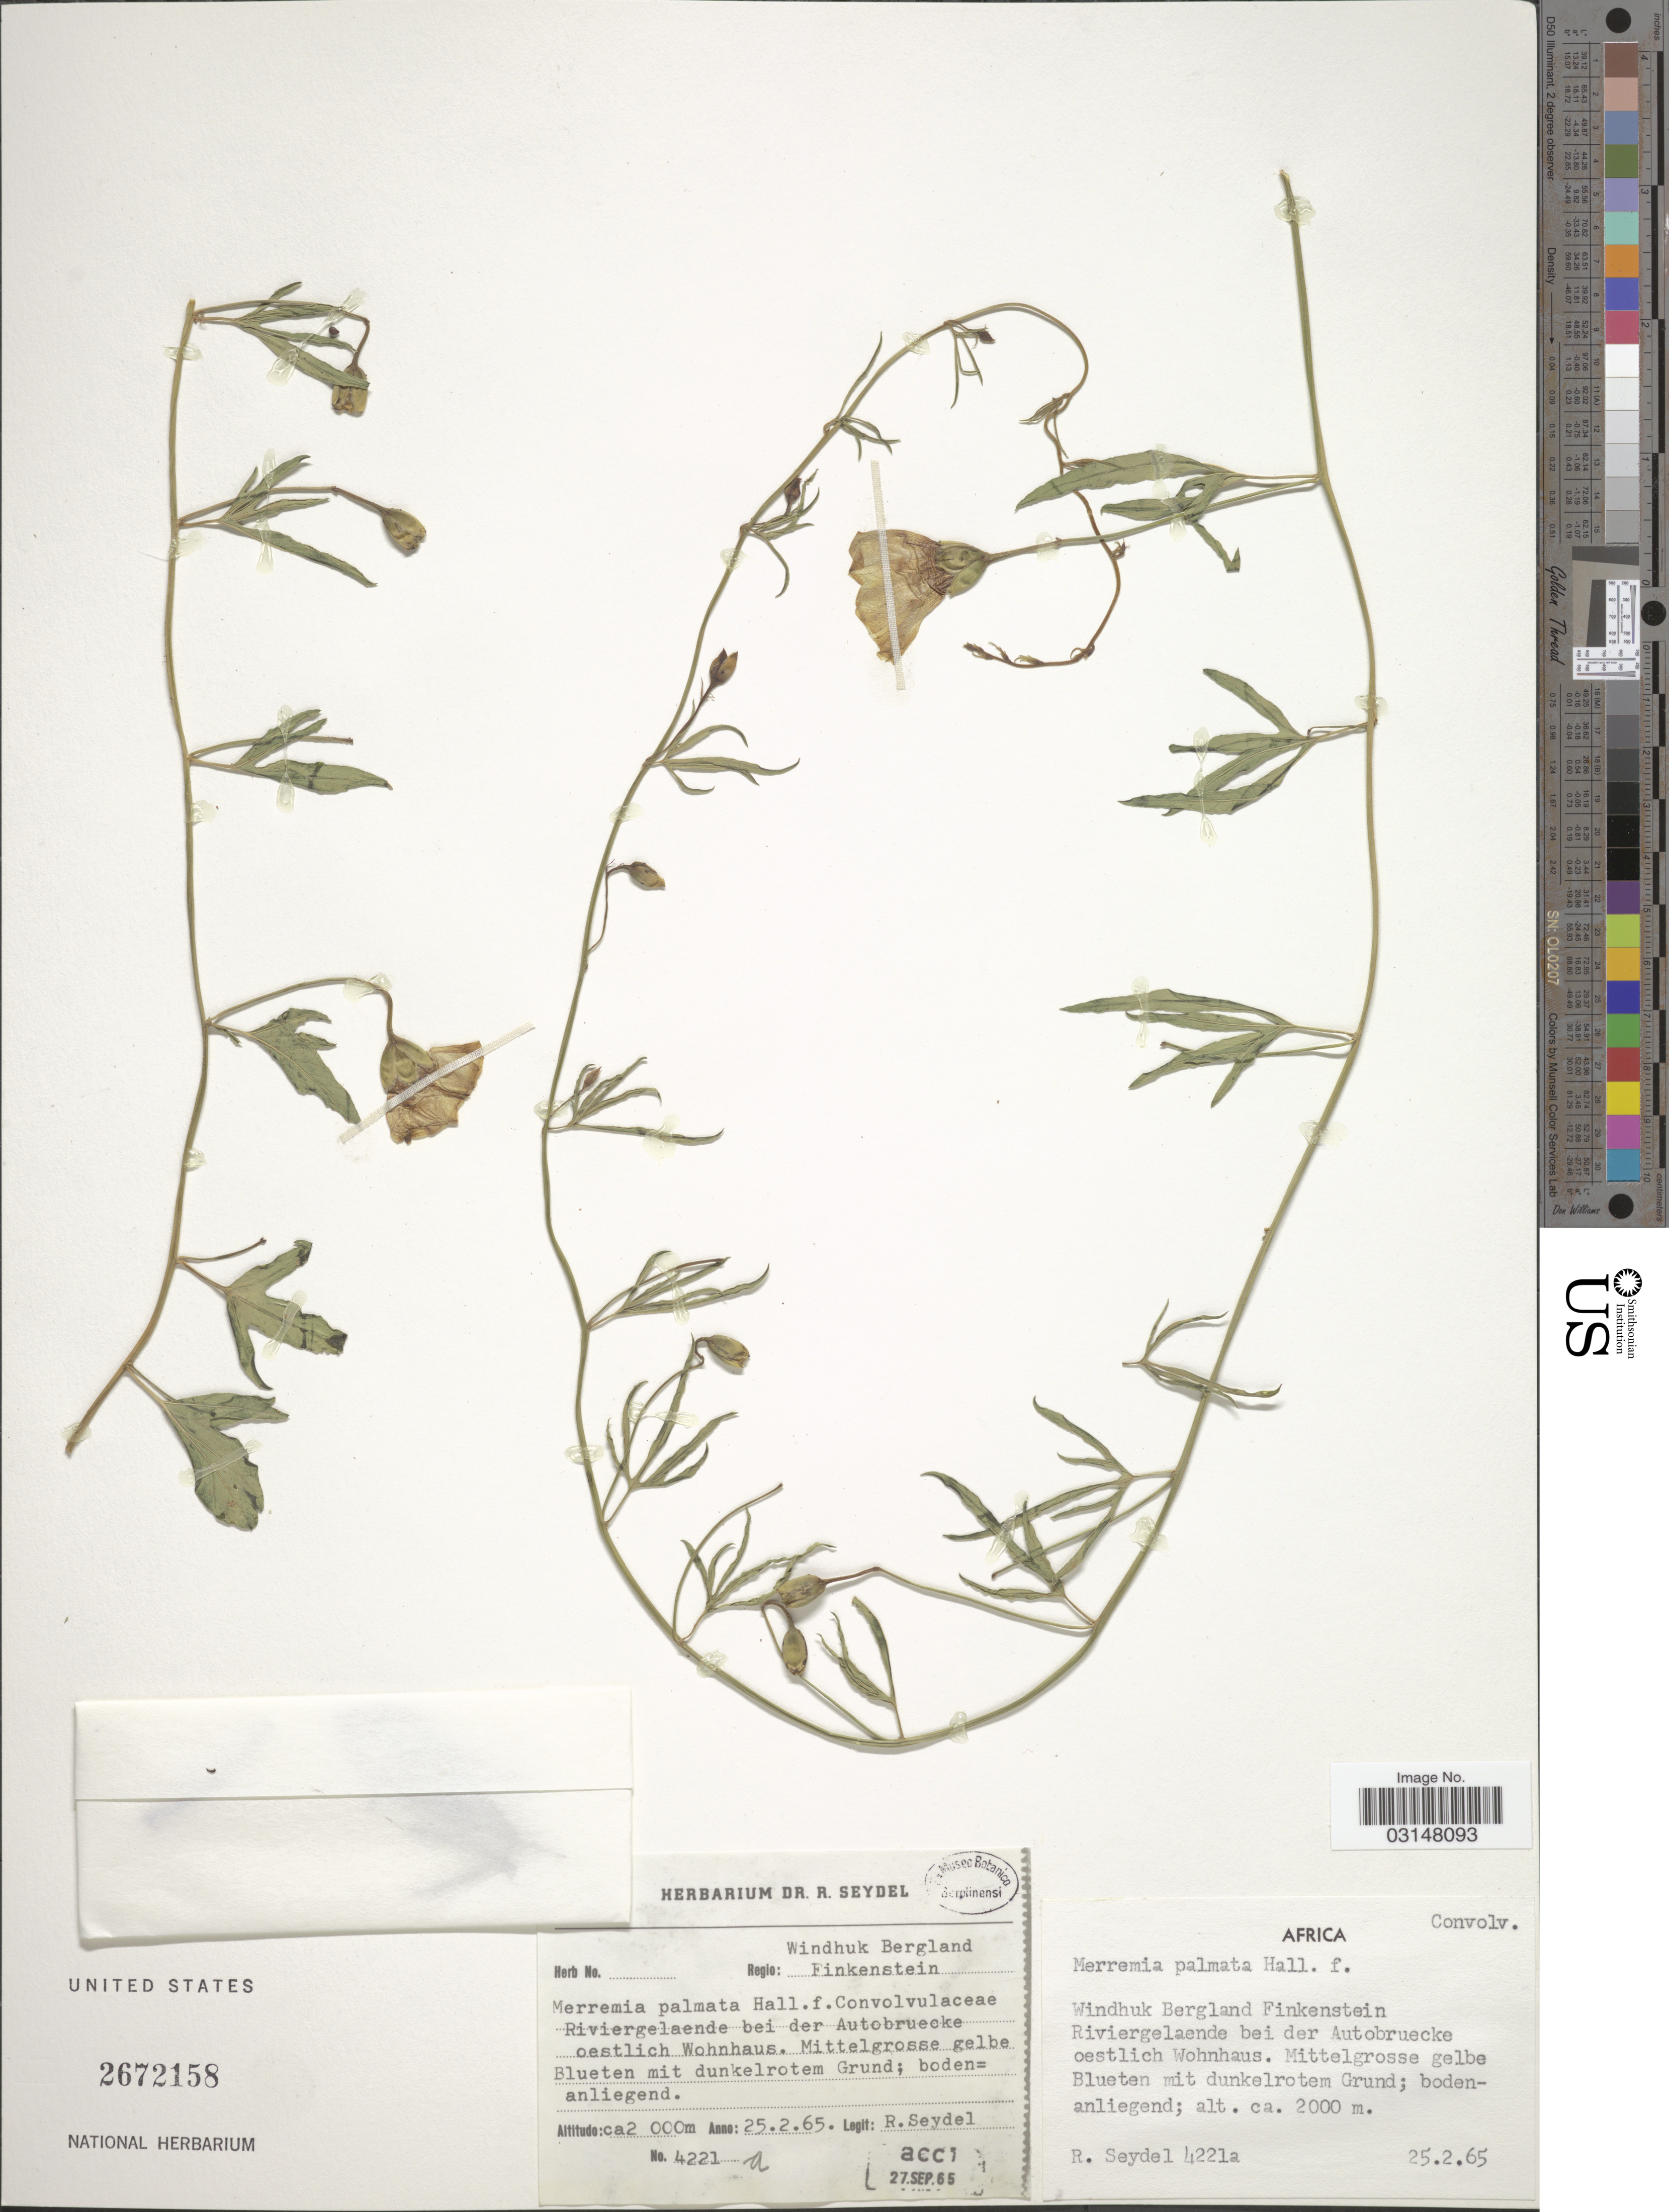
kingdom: Plantae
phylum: Tracheophyta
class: Magnoliopsida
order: Solanales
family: Convolvulaceae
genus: Merremia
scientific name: Merremia palmata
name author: Hallier f.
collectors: R. Seydel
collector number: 4221a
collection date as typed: Transcribed d/m/y: 25/2/65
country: Namibia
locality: Africa. Regio: Windhuk Bergland, Finkenstein. Riviergelaende bei der Autobruecke oestlich Wohnhaus. Mittelgrosse gelbe Blueten mit dunkelrotem Grund.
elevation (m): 2000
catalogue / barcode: US 2672158